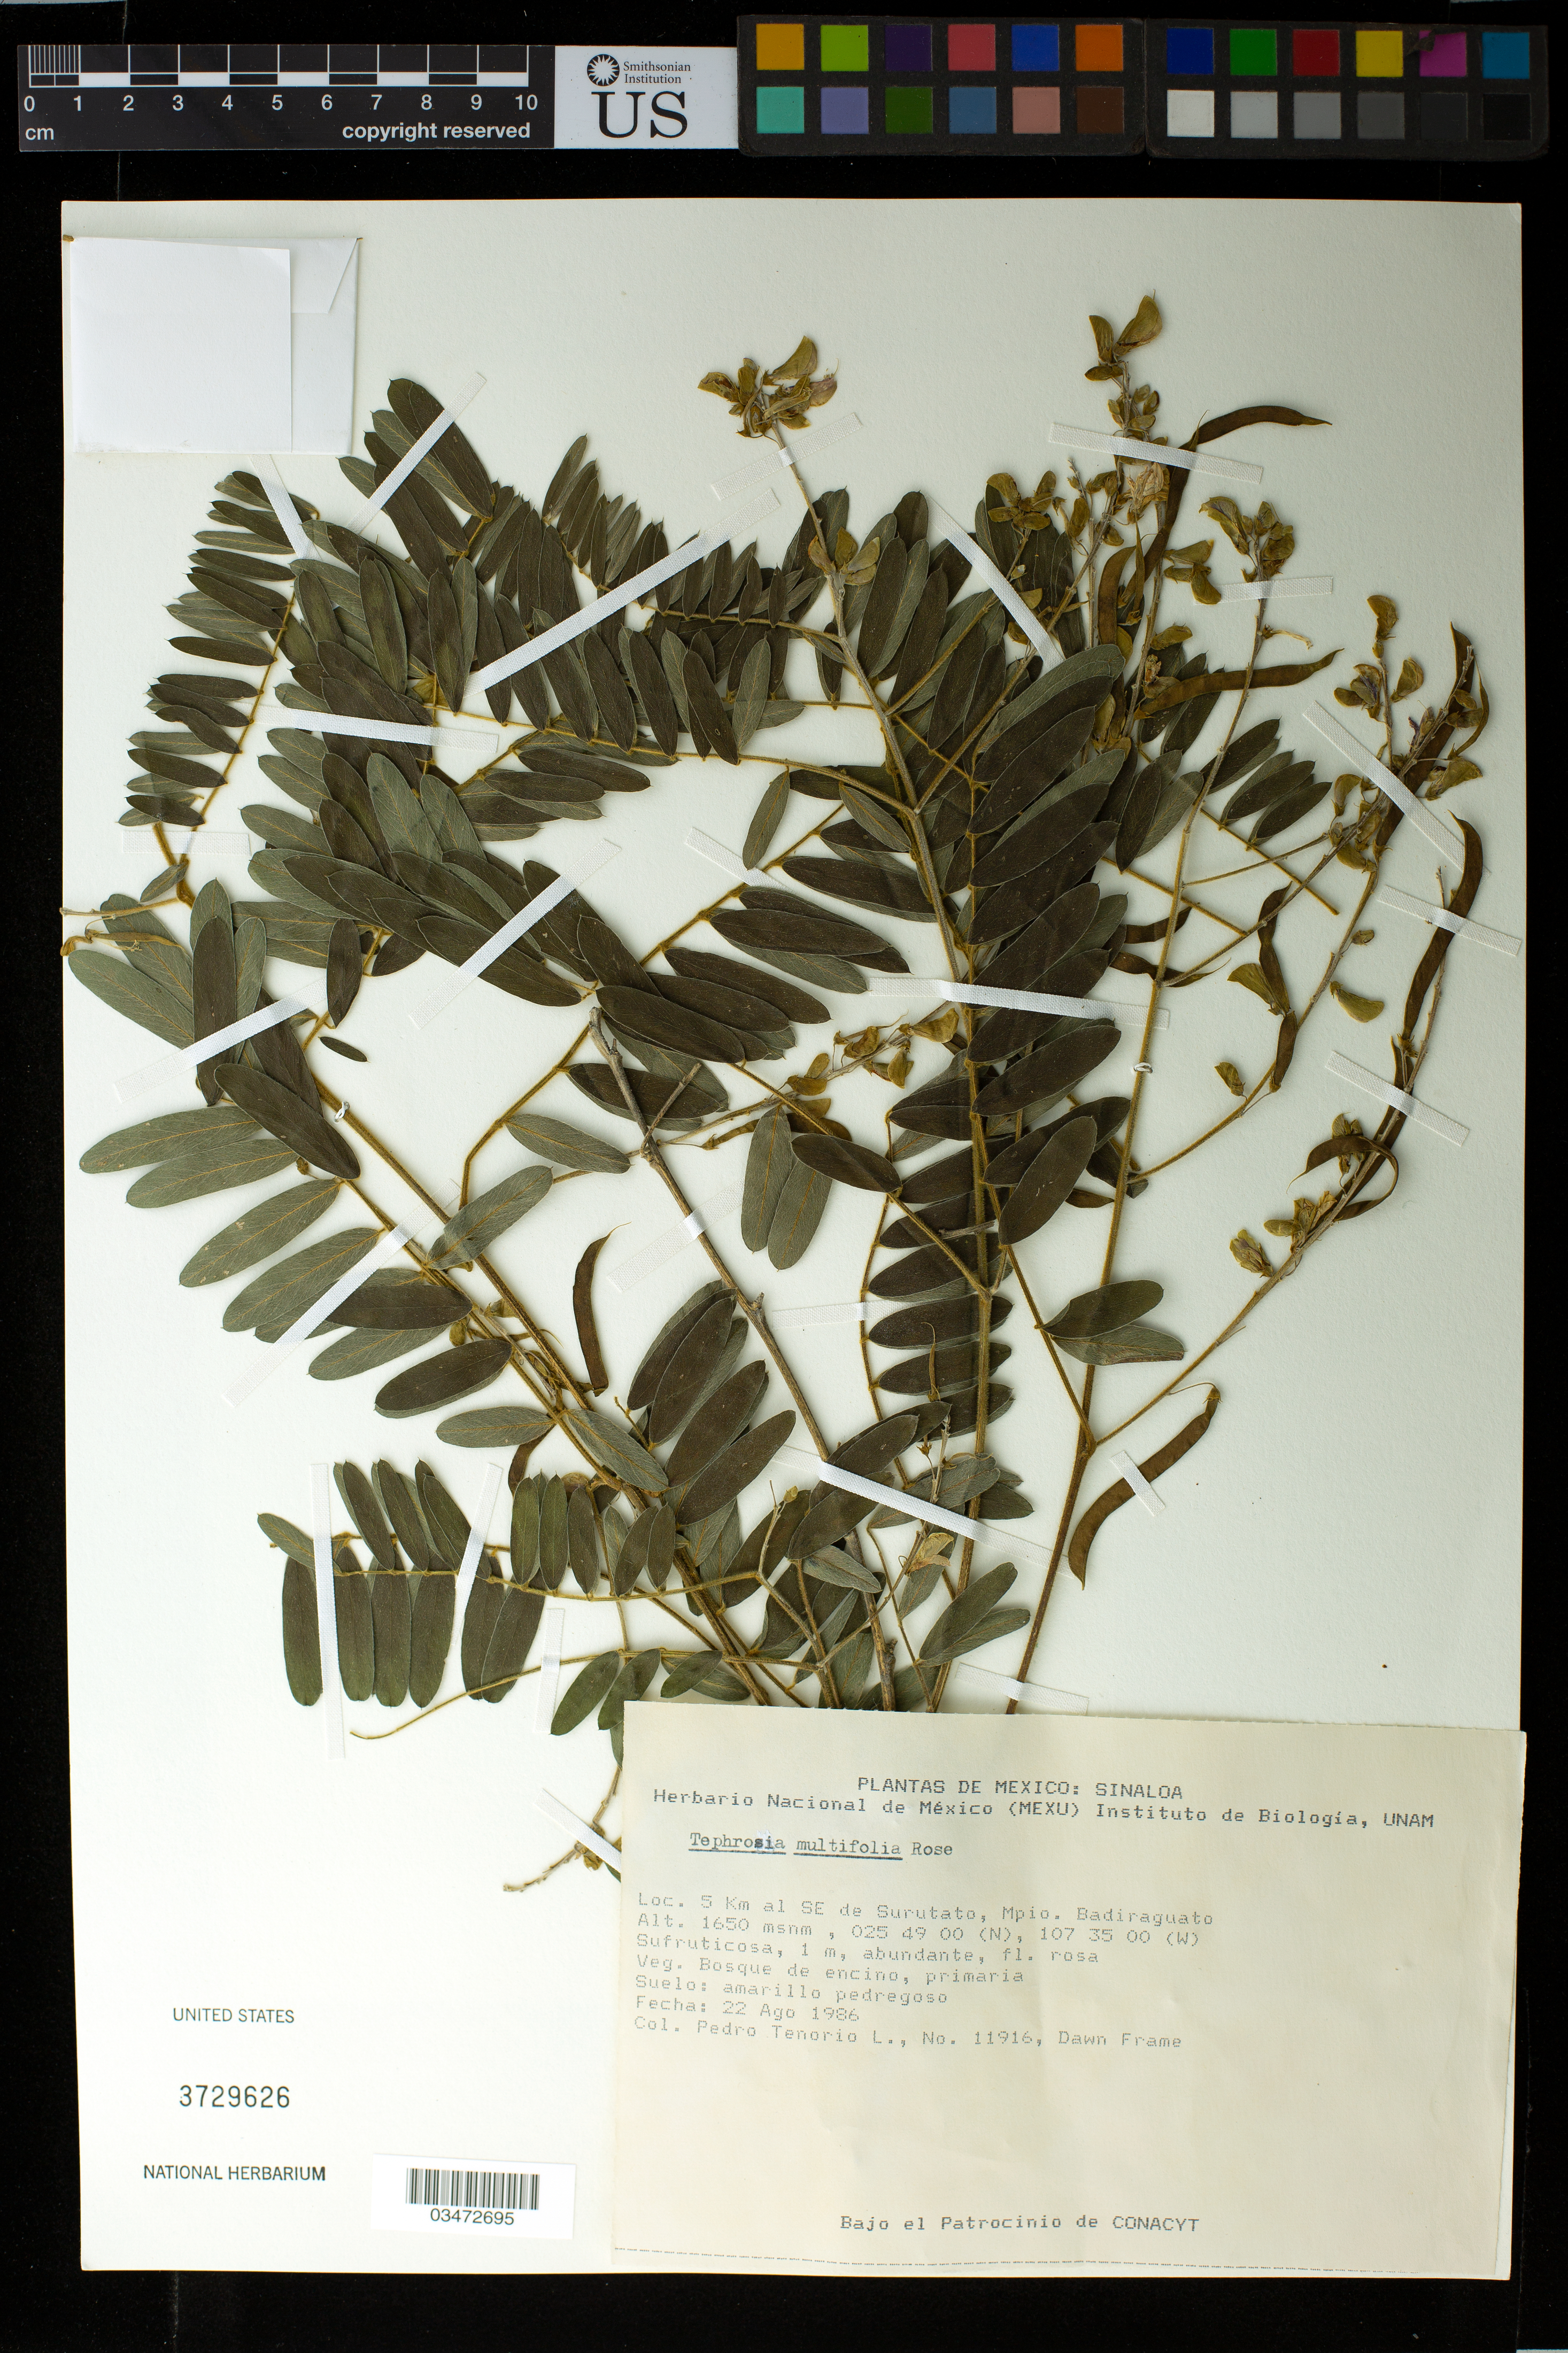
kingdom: Plantae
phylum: Tracheophyta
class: Magnoliopsida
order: Fabales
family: Fabaceae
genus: Tephrosia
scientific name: Tephrosia multifolia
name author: Rose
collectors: Tenorio, P. & D. Frame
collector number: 11916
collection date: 1986-08-22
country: Mexico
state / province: Sinaloa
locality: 5 km al SE de Surutato, Mpio. Badiraguato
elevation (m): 1650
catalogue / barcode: US 3729626